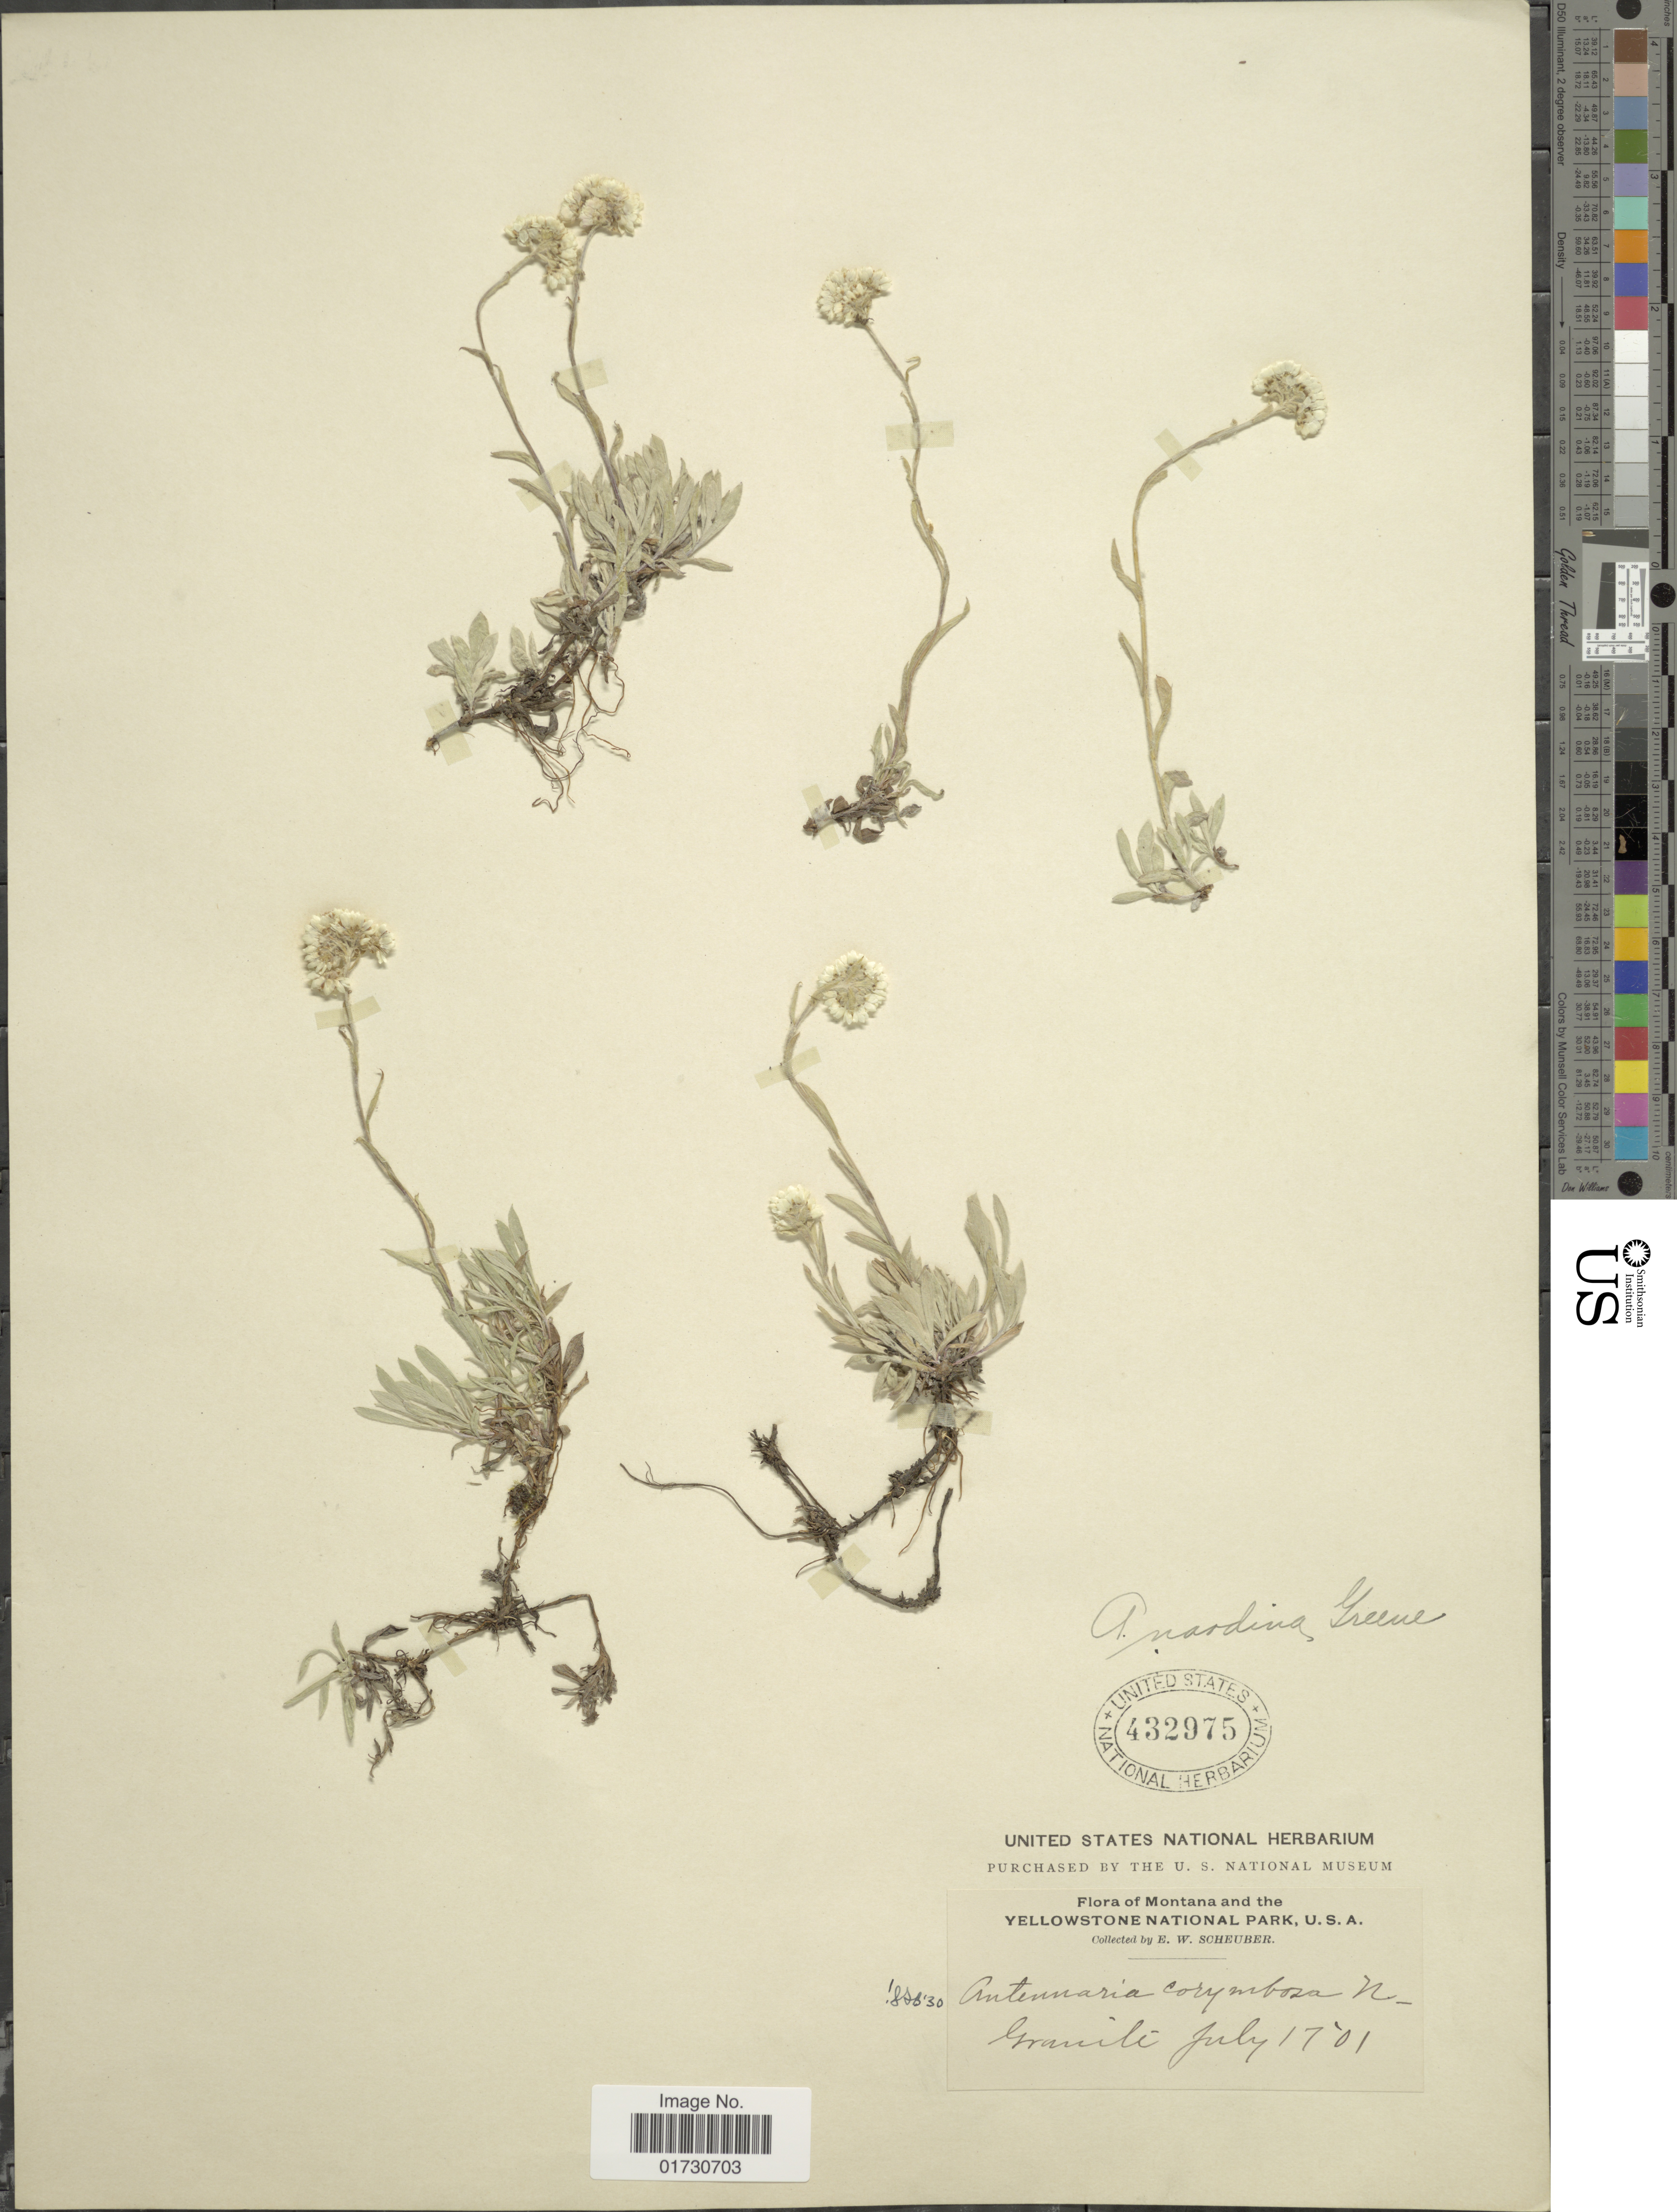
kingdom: Plantae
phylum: Tracheophyta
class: Magnoliopsida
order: Asterales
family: Asteraceae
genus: Antennaria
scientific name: Antennaria corymbosa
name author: E.E. Nelson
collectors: E. Scheuber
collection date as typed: Transcribed d/m/y: 17/7/1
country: United States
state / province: Montana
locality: Montana and Yellowstone Park, Granile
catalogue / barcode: US 432975